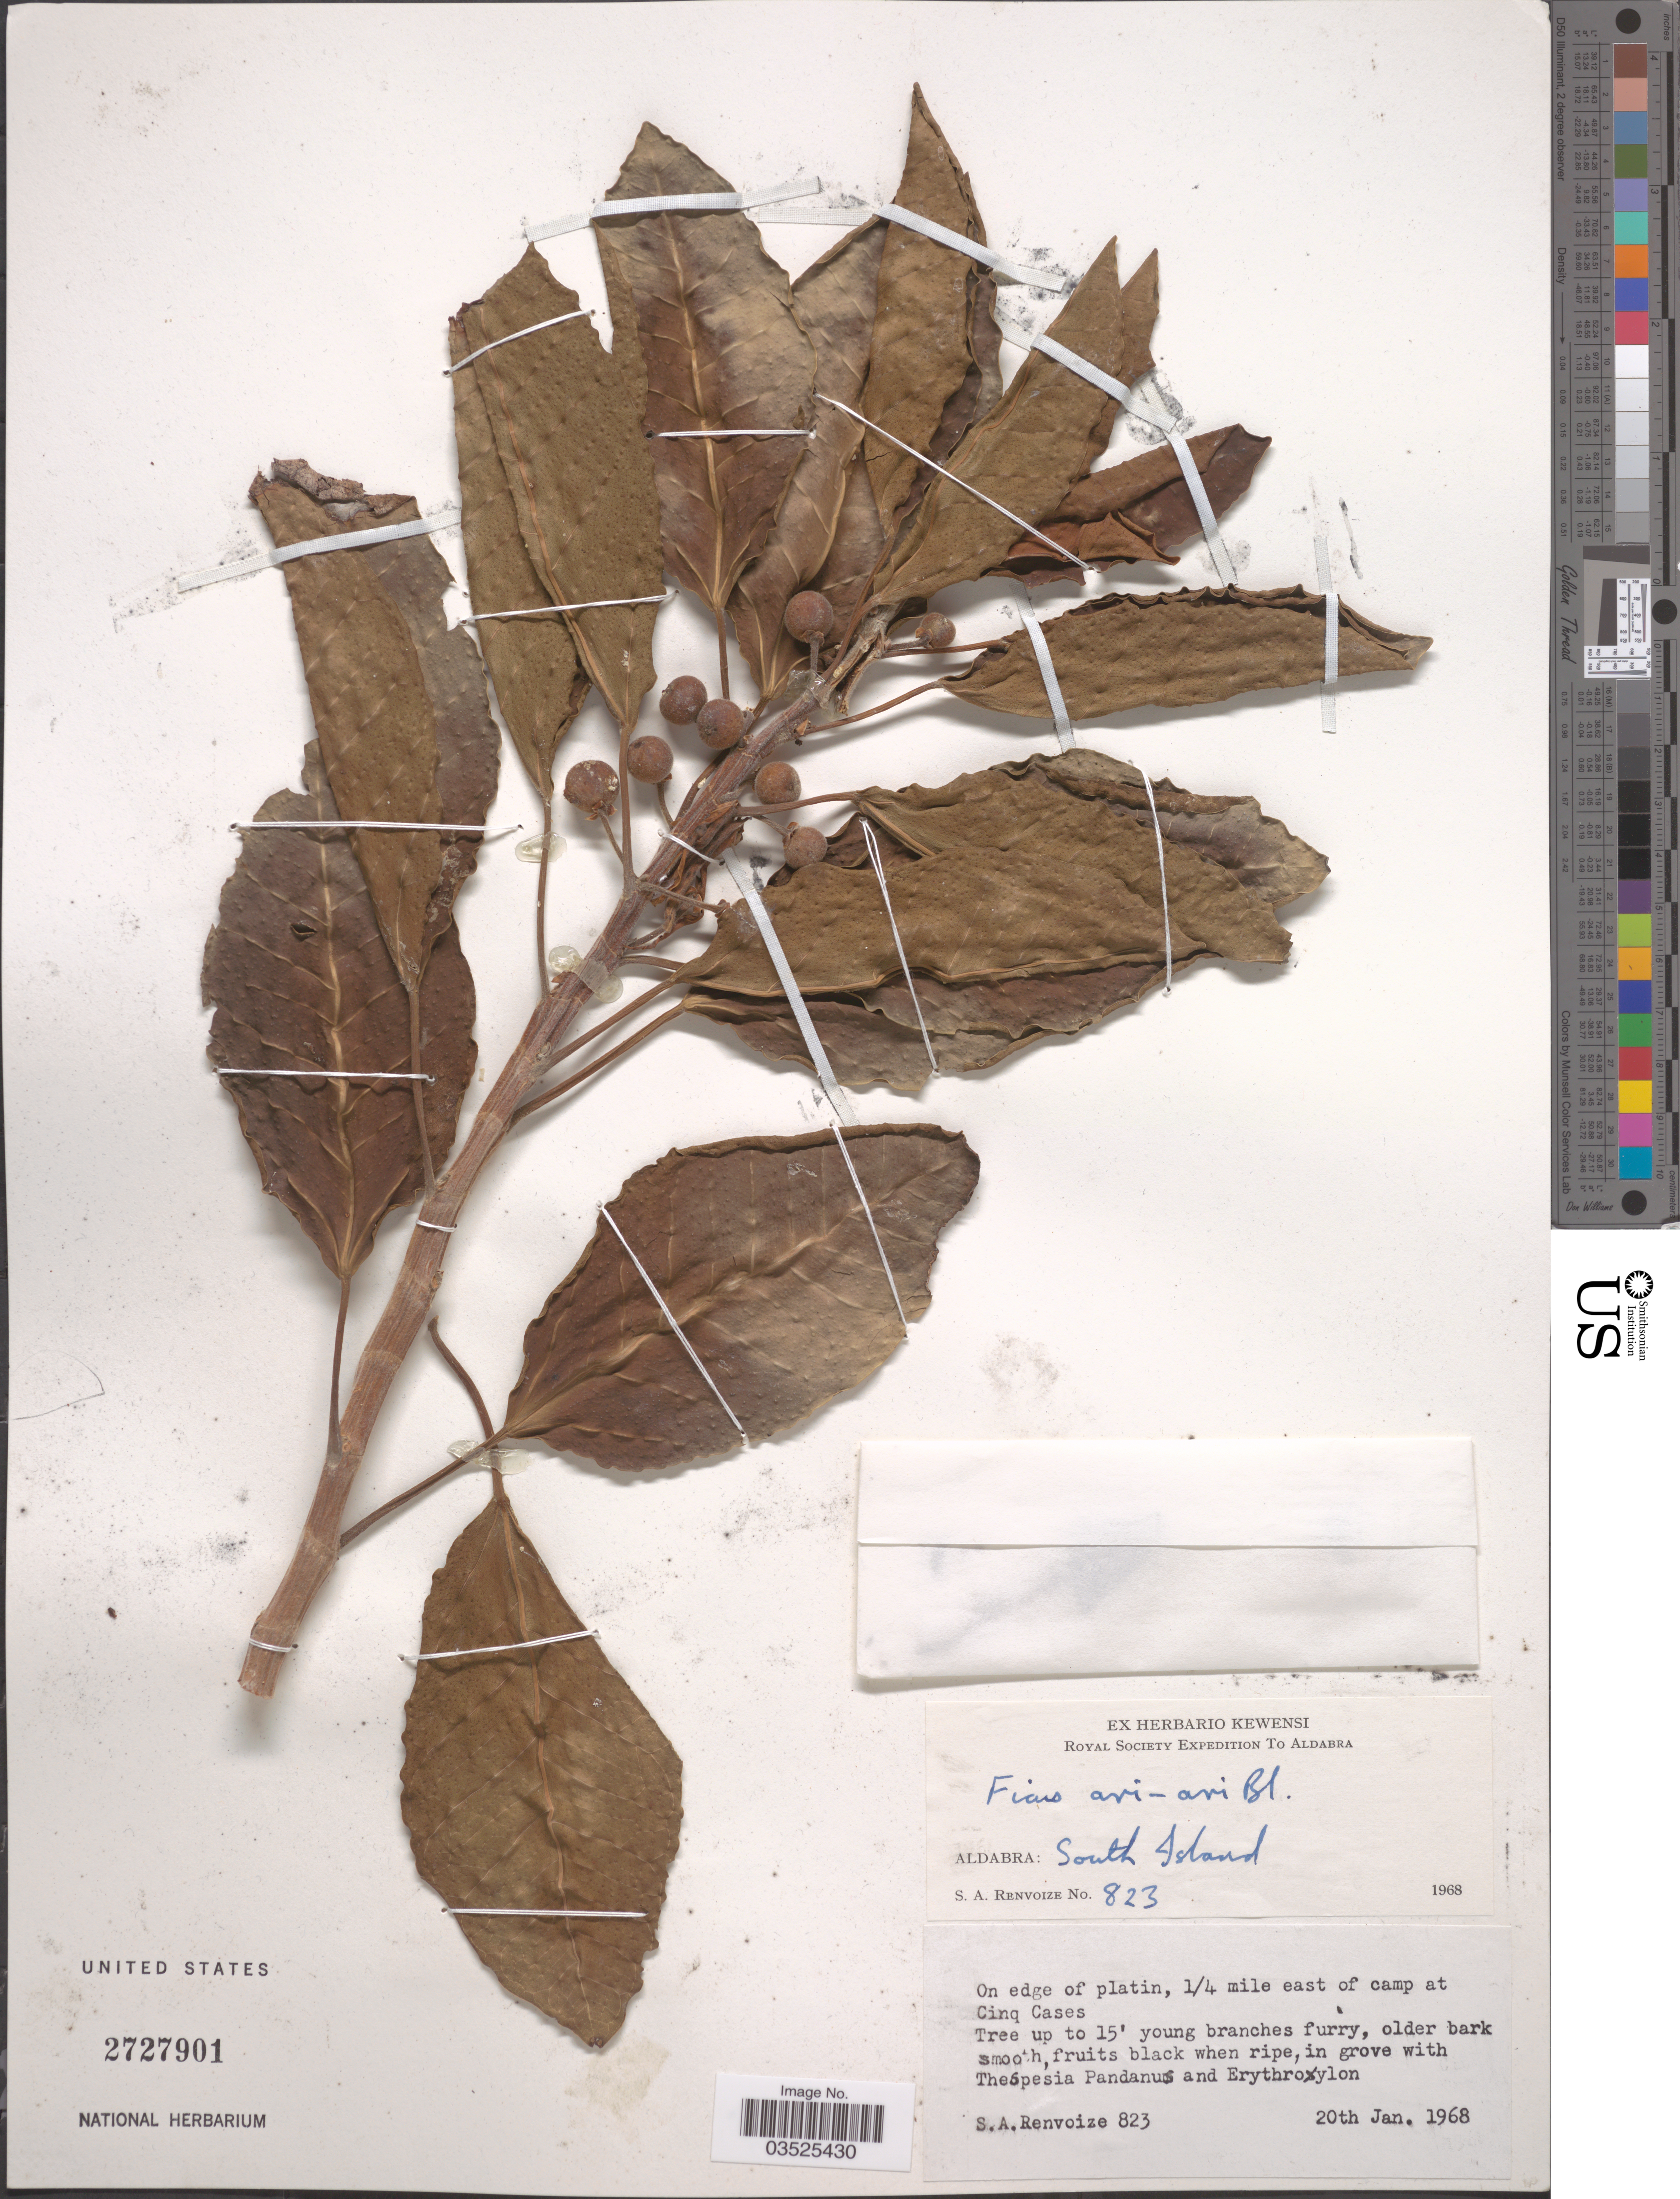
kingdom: Plantae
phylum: Tracheophyta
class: Magnoliopsida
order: Rosales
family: Moraceae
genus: Ficus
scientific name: Ficus avi-avi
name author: Blume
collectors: S. A. Renvoize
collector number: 823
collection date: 1968-01-20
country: Seychelles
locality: Aldabra: South Island. On edge of platin, ¼ mile east of camp at Cinq Cases.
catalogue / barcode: US 2727901